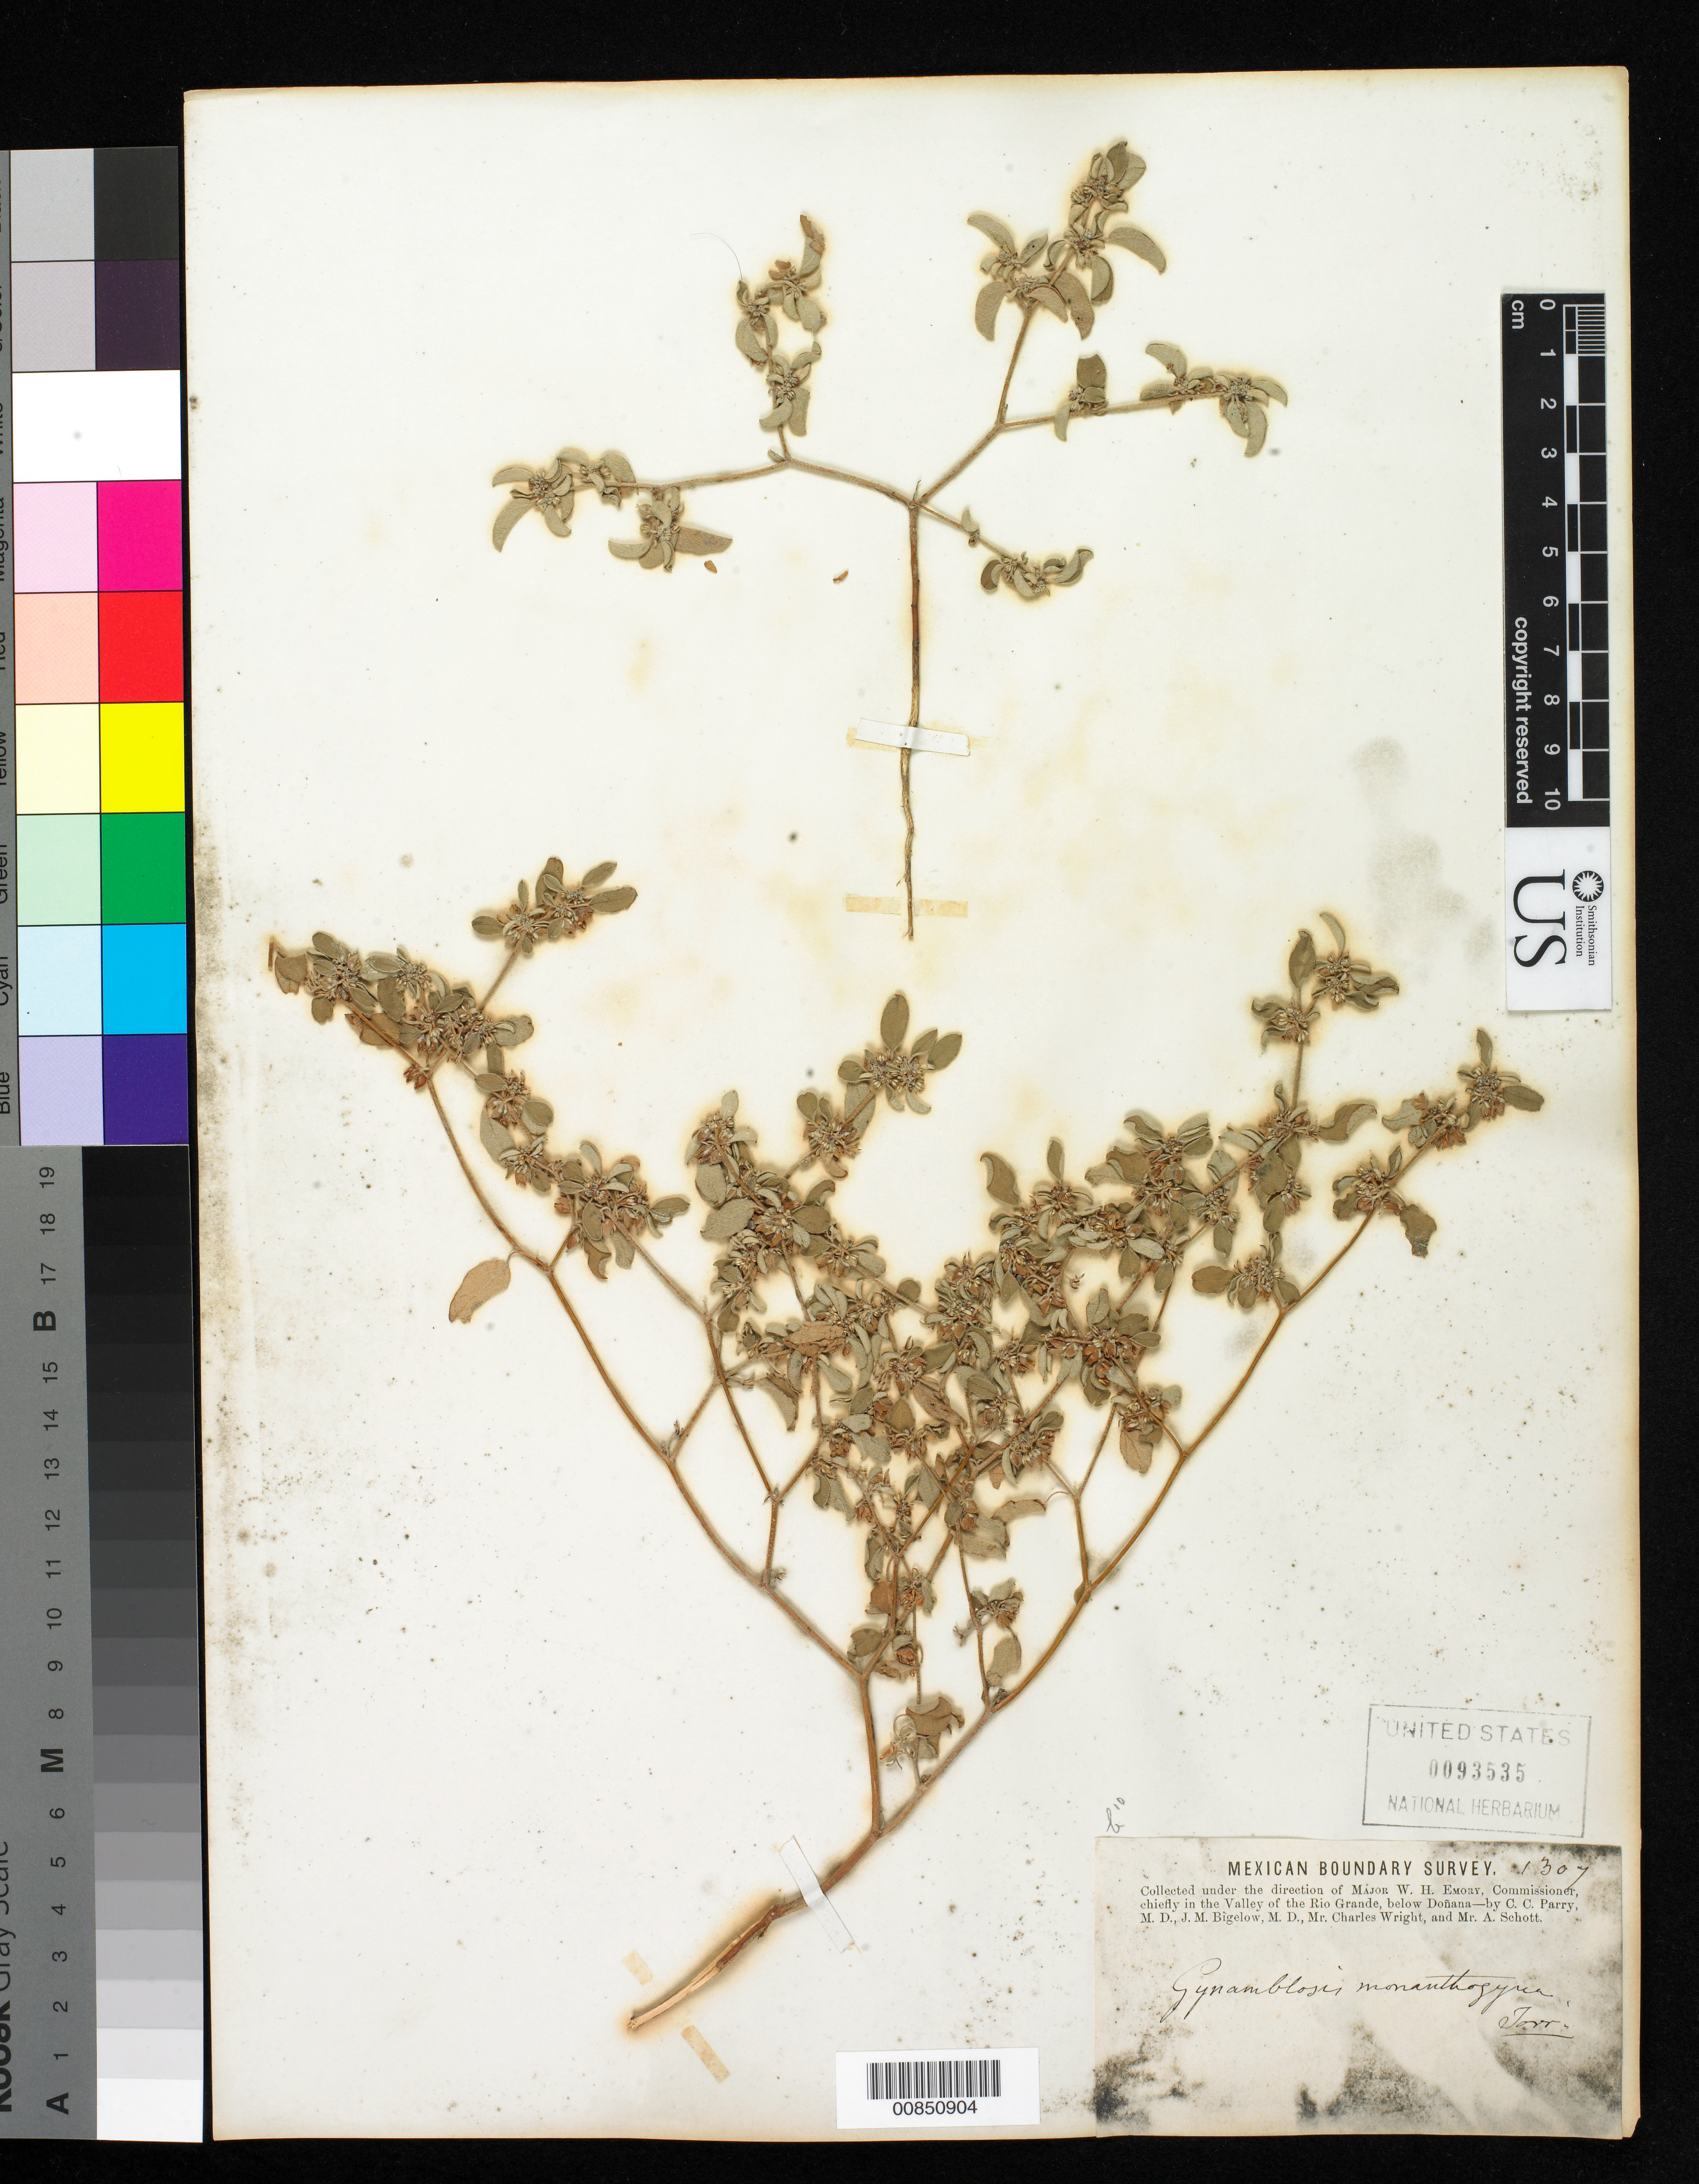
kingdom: Plantae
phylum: Tracheophyta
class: Magnoliopsida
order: Malpighiales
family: Euphorbiaceae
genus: Croton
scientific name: Croton monanthogynus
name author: Michx.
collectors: C. C. Parry, J. M. Bigelow, C. Wright & A. C. V. Schott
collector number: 1307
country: United States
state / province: New Mexico / Texas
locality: Valley of the Rio Grande, below Doñana.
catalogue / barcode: US 93535